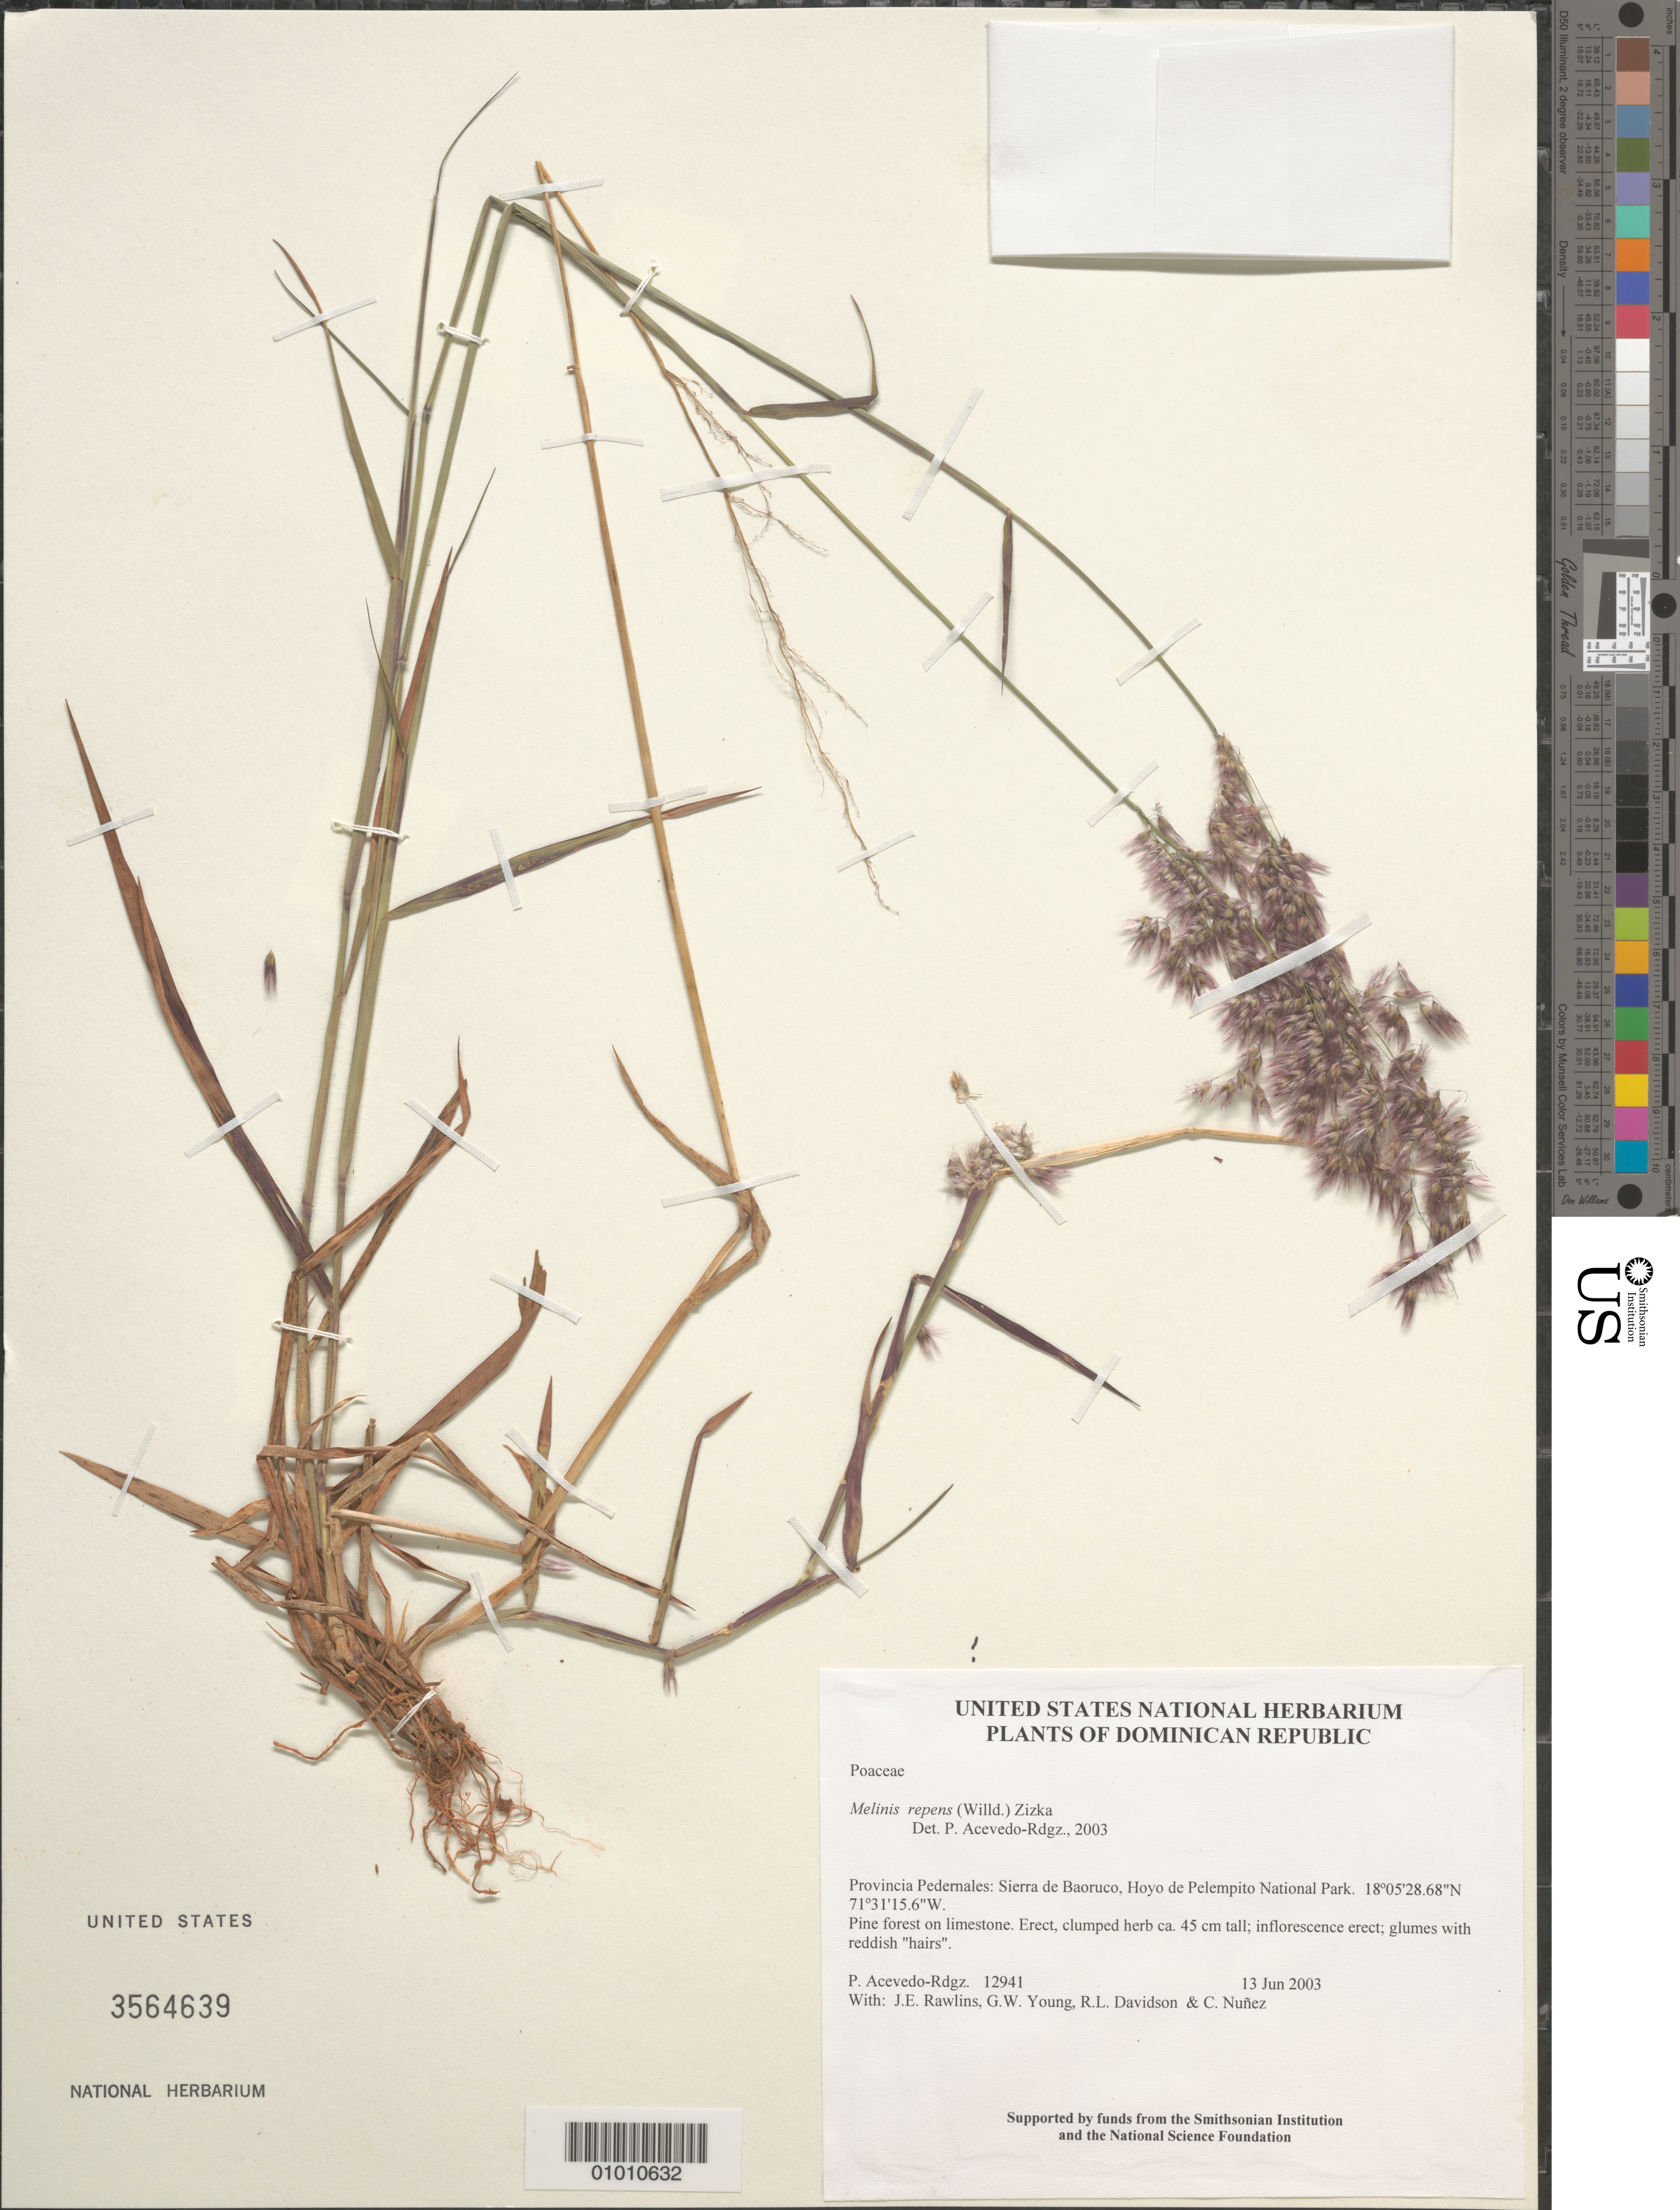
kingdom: Plantae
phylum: Tracheophyta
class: Liliopsida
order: Poales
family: Poaceae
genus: Melinis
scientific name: Melinis repens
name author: (Willd.) Zizka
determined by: Acevedo-Rodríguez, P., (BOT), Smithsonian Institution - National Museum of Natural History (UNITED STATES)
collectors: P. Acevedo-Rodr., J. Rawlins, G. Young, R. Davidson & C. Nunez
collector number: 12941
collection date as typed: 13 Jun 2003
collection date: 2003-06-13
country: Dominican Republic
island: Hispaniola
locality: Provincia Pedernales: Sierra de Baoruco, Hoyo de Pelempito National Park.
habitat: Pine forest on limestone.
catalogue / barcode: US 3564639